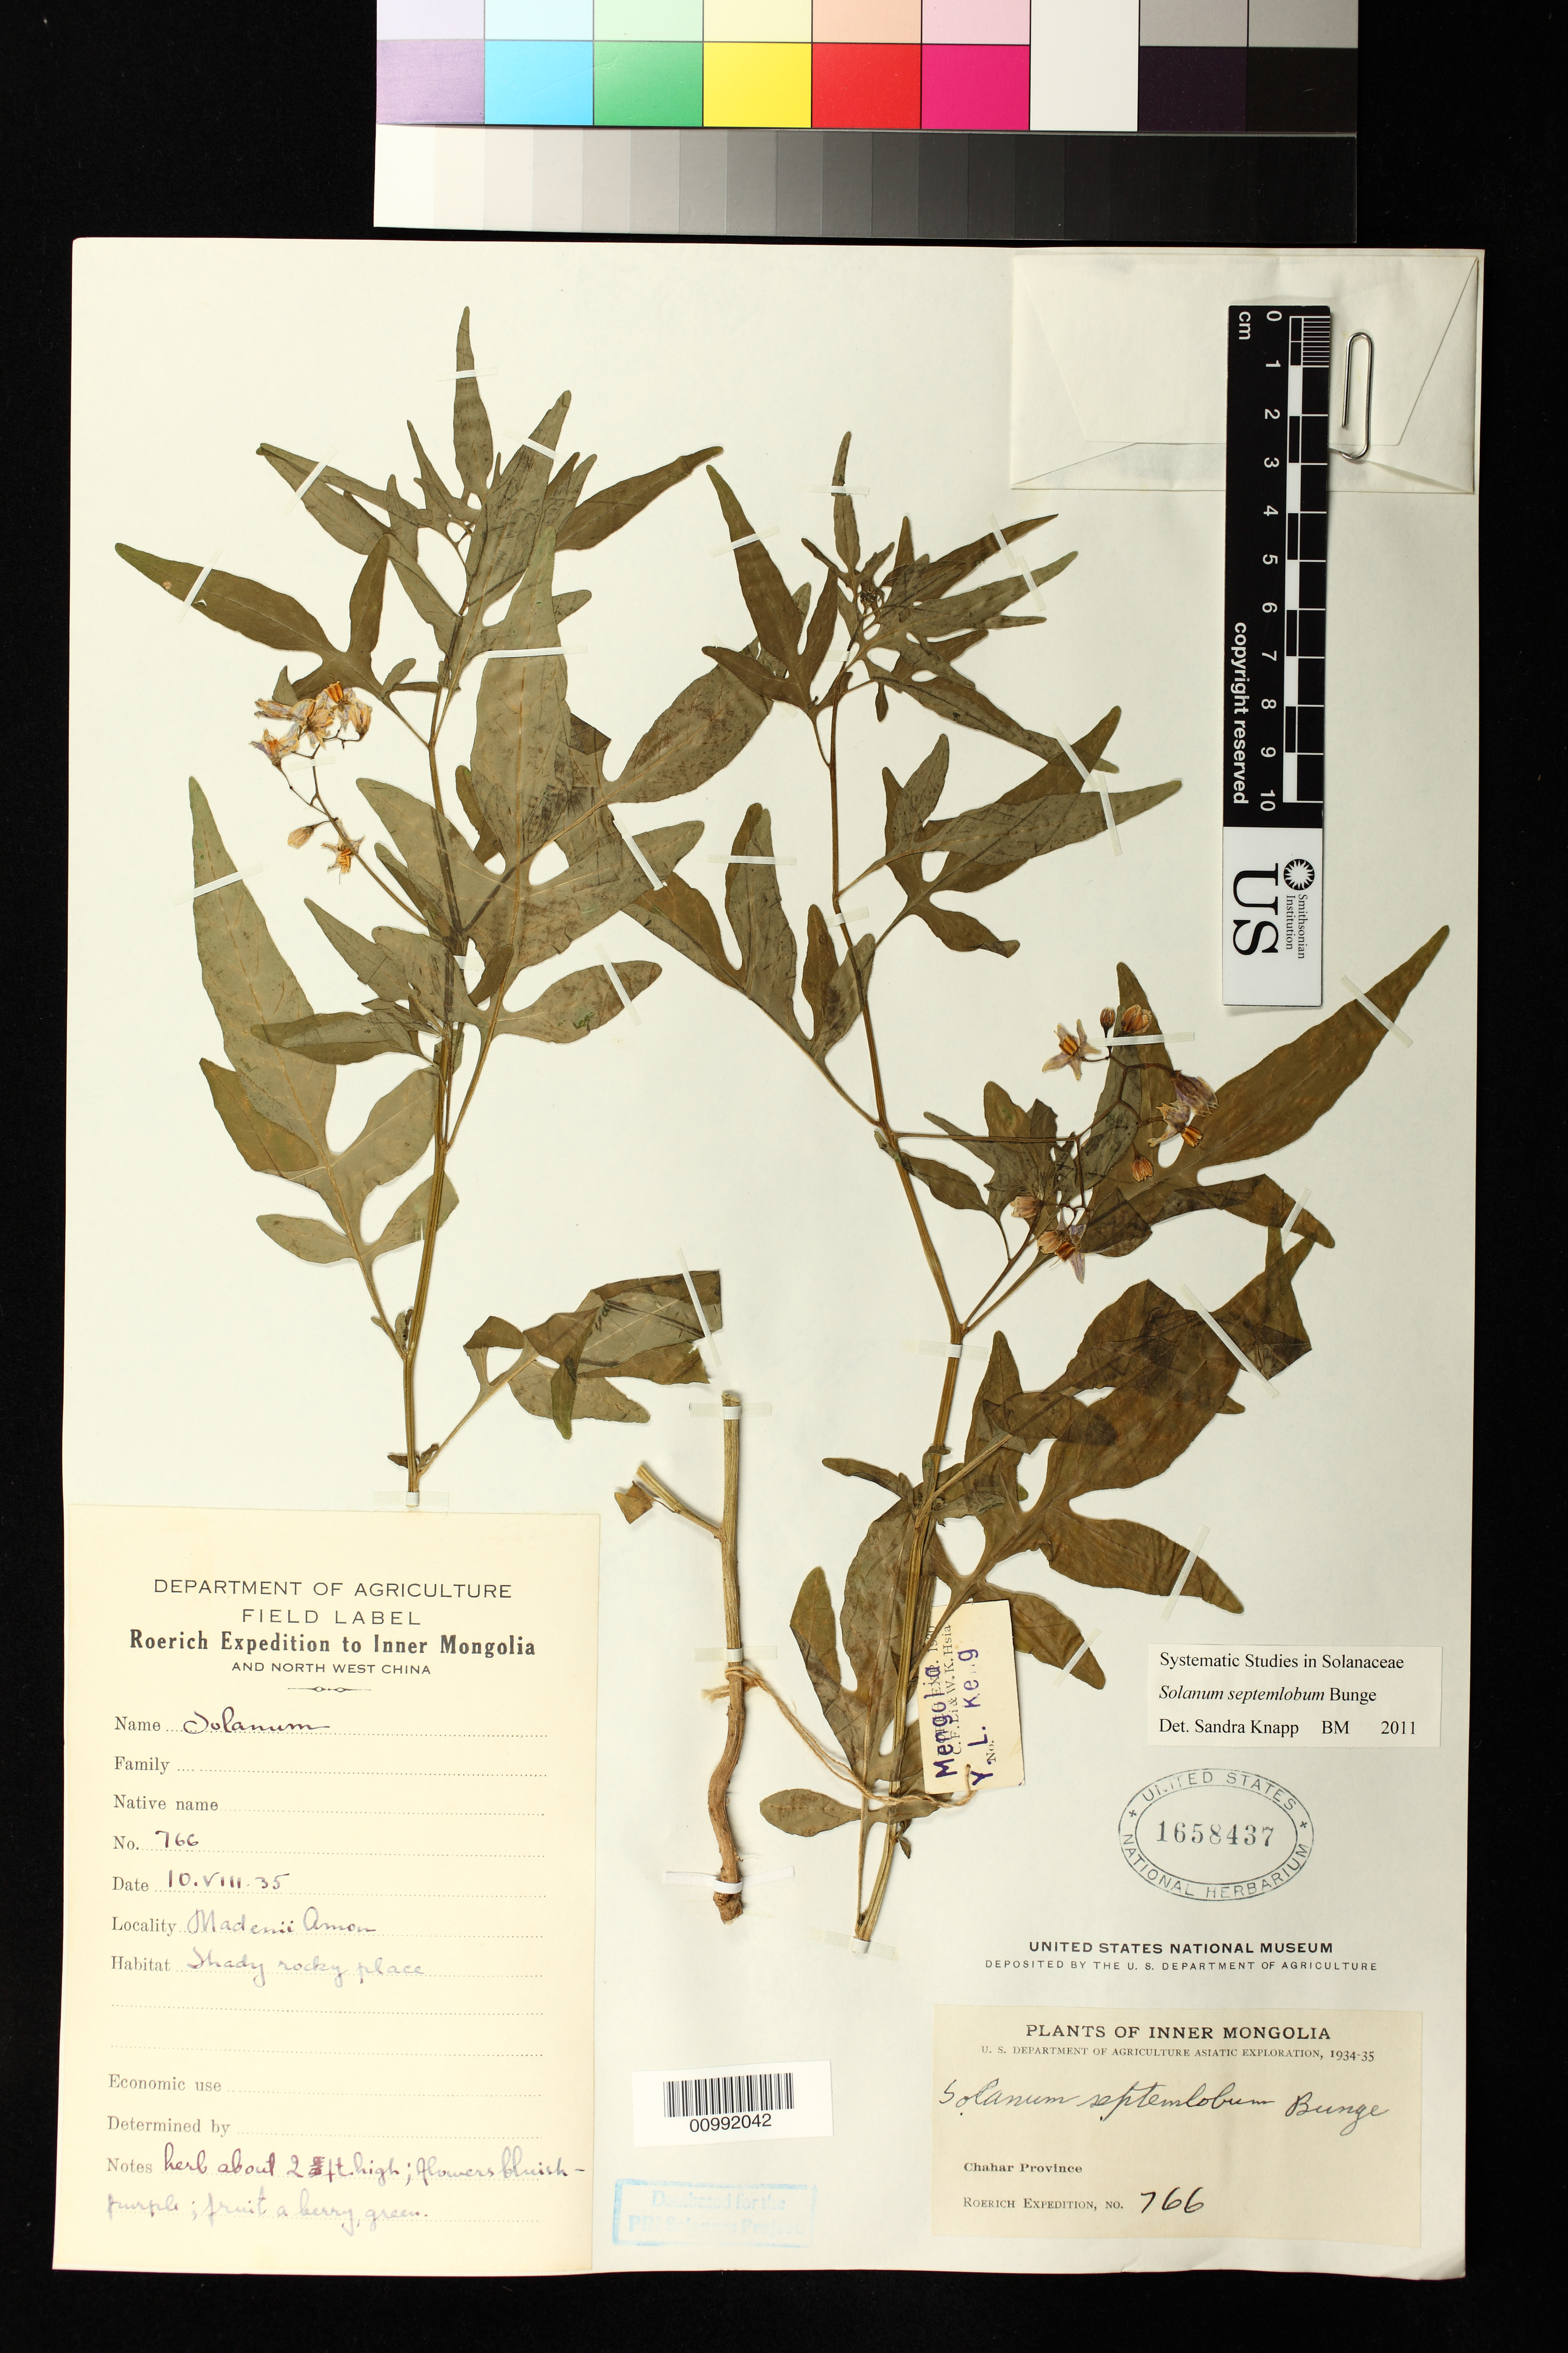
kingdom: Plantae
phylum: Tracheophyta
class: Magnoliopsida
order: Solanales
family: Solanaceae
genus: Solanum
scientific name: Solanum septemlobum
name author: Bunge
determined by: Knapp, S. D.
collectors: T. Tang & Y. L. Keng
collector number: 766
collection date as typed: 10 Aug 1935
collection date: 1935-08-10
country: China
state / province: Nei Monggol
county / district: Chahar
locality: Mangolia, Madenii Amon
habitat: shady rocky place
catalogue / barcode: US 1658437